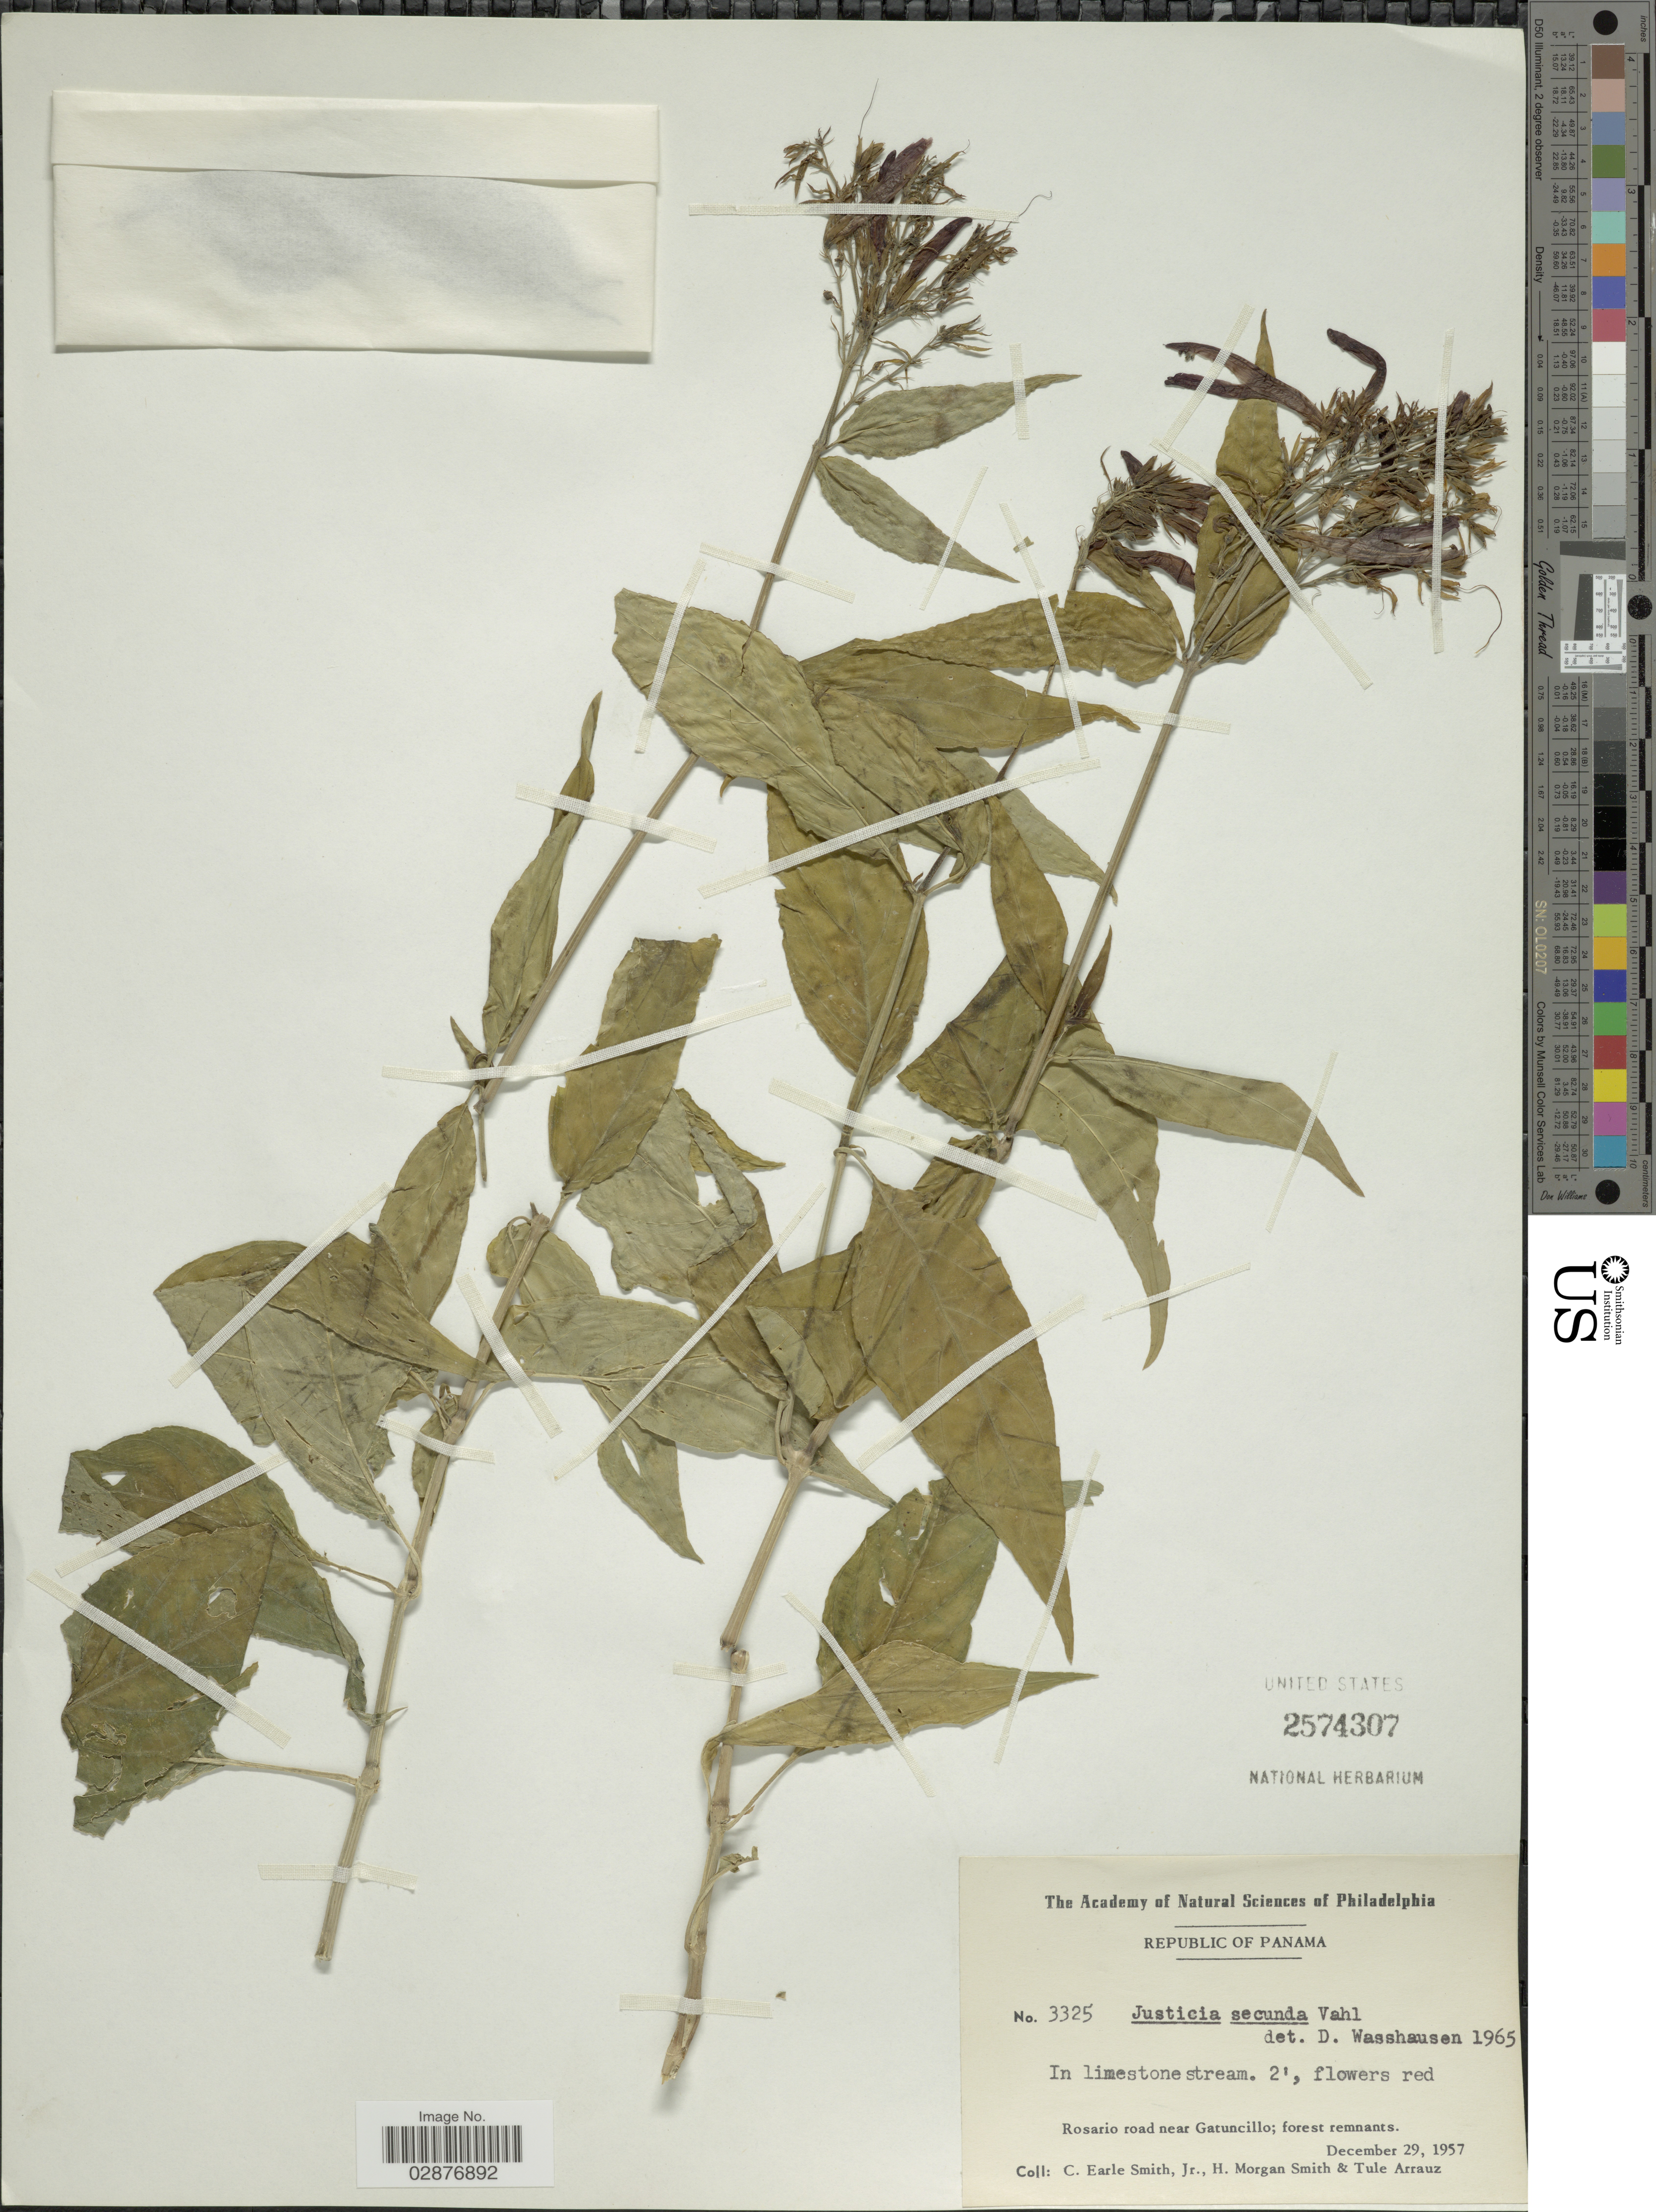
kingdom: Plantae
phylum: Tracheophyta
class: Magnoliopsida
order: Lamiales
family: Acanthaceae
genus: Justicia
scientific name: Justicia secunda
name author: Vahl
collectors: C. E. Smith Jr., H. M. Smith & T. Arrauz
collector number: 3325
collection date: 1957-12-29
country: Panama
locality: Rosario road near Gatuncillo.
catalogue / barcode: US 2574307